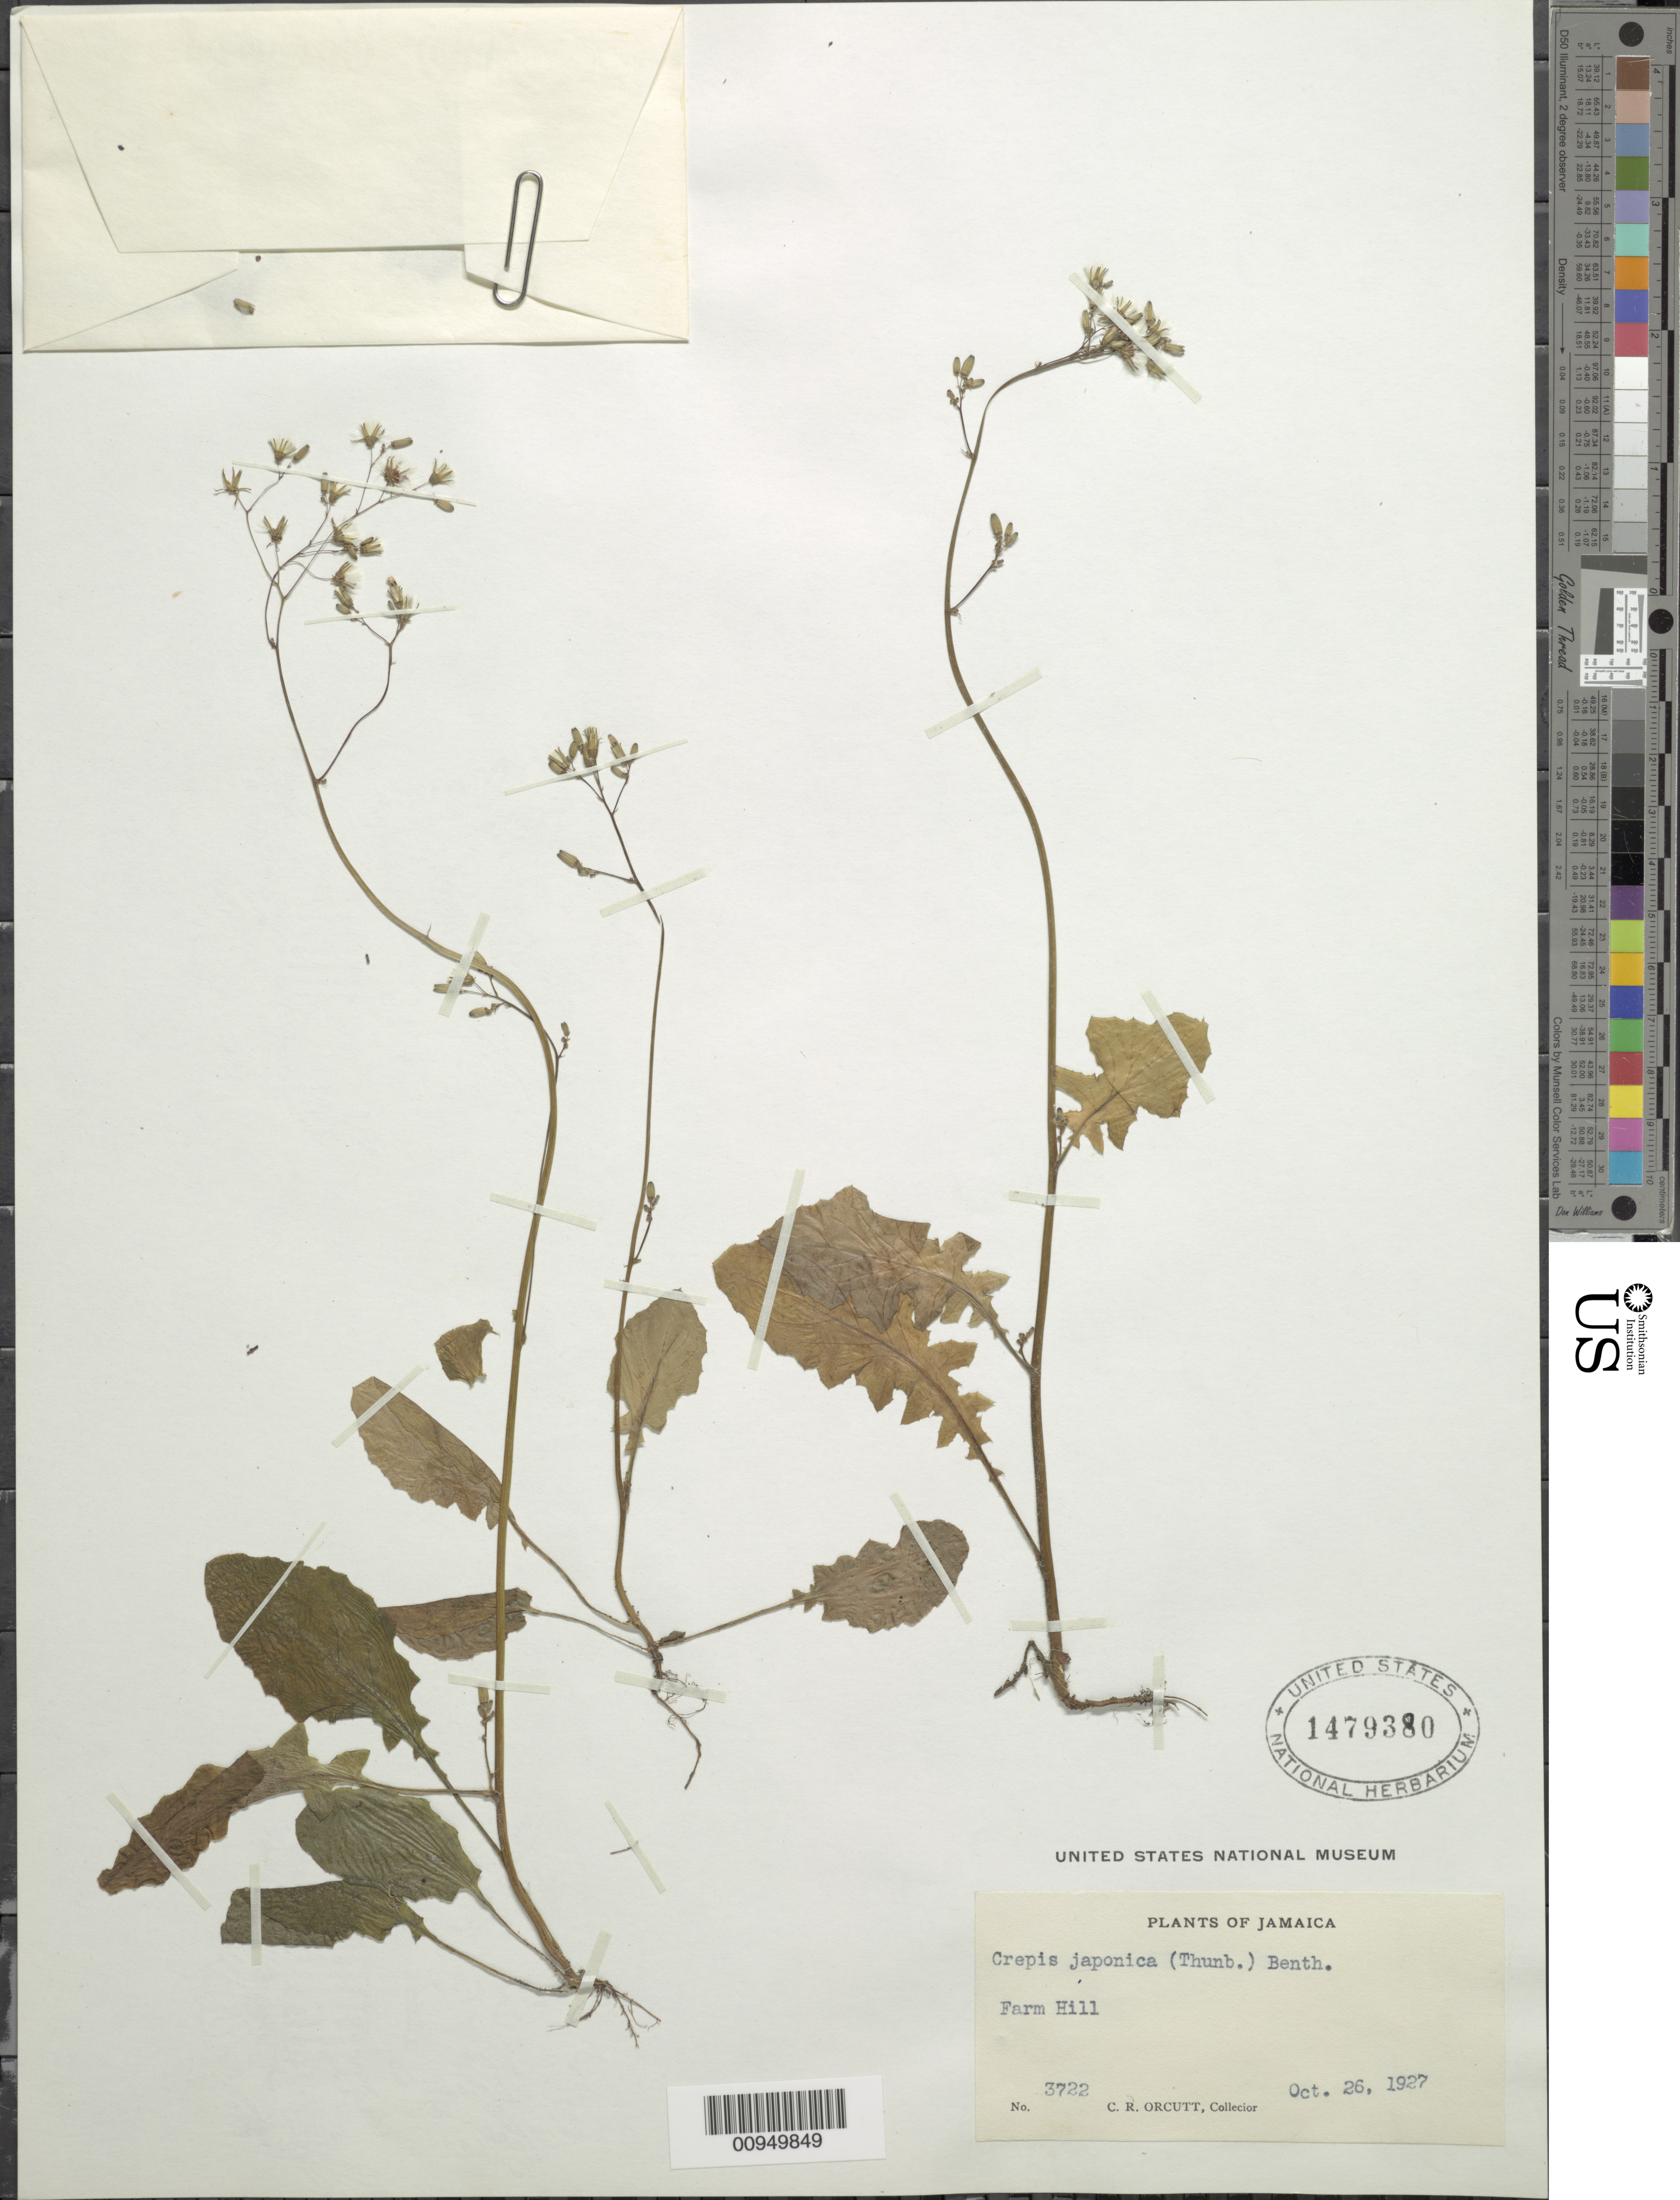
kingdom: Plantae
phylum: Tracheophyta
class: Magnoliopsida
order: Asterales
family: Asteraceae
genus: Youngia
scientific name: Youngia japonica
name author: (L.) DC.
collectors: C. R. Orcutt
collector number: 3722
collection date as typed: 26 Oct 1927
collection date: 1927-10-26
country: Jamaica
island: Jamaica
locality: Farm Hill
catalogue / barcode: US 1479380